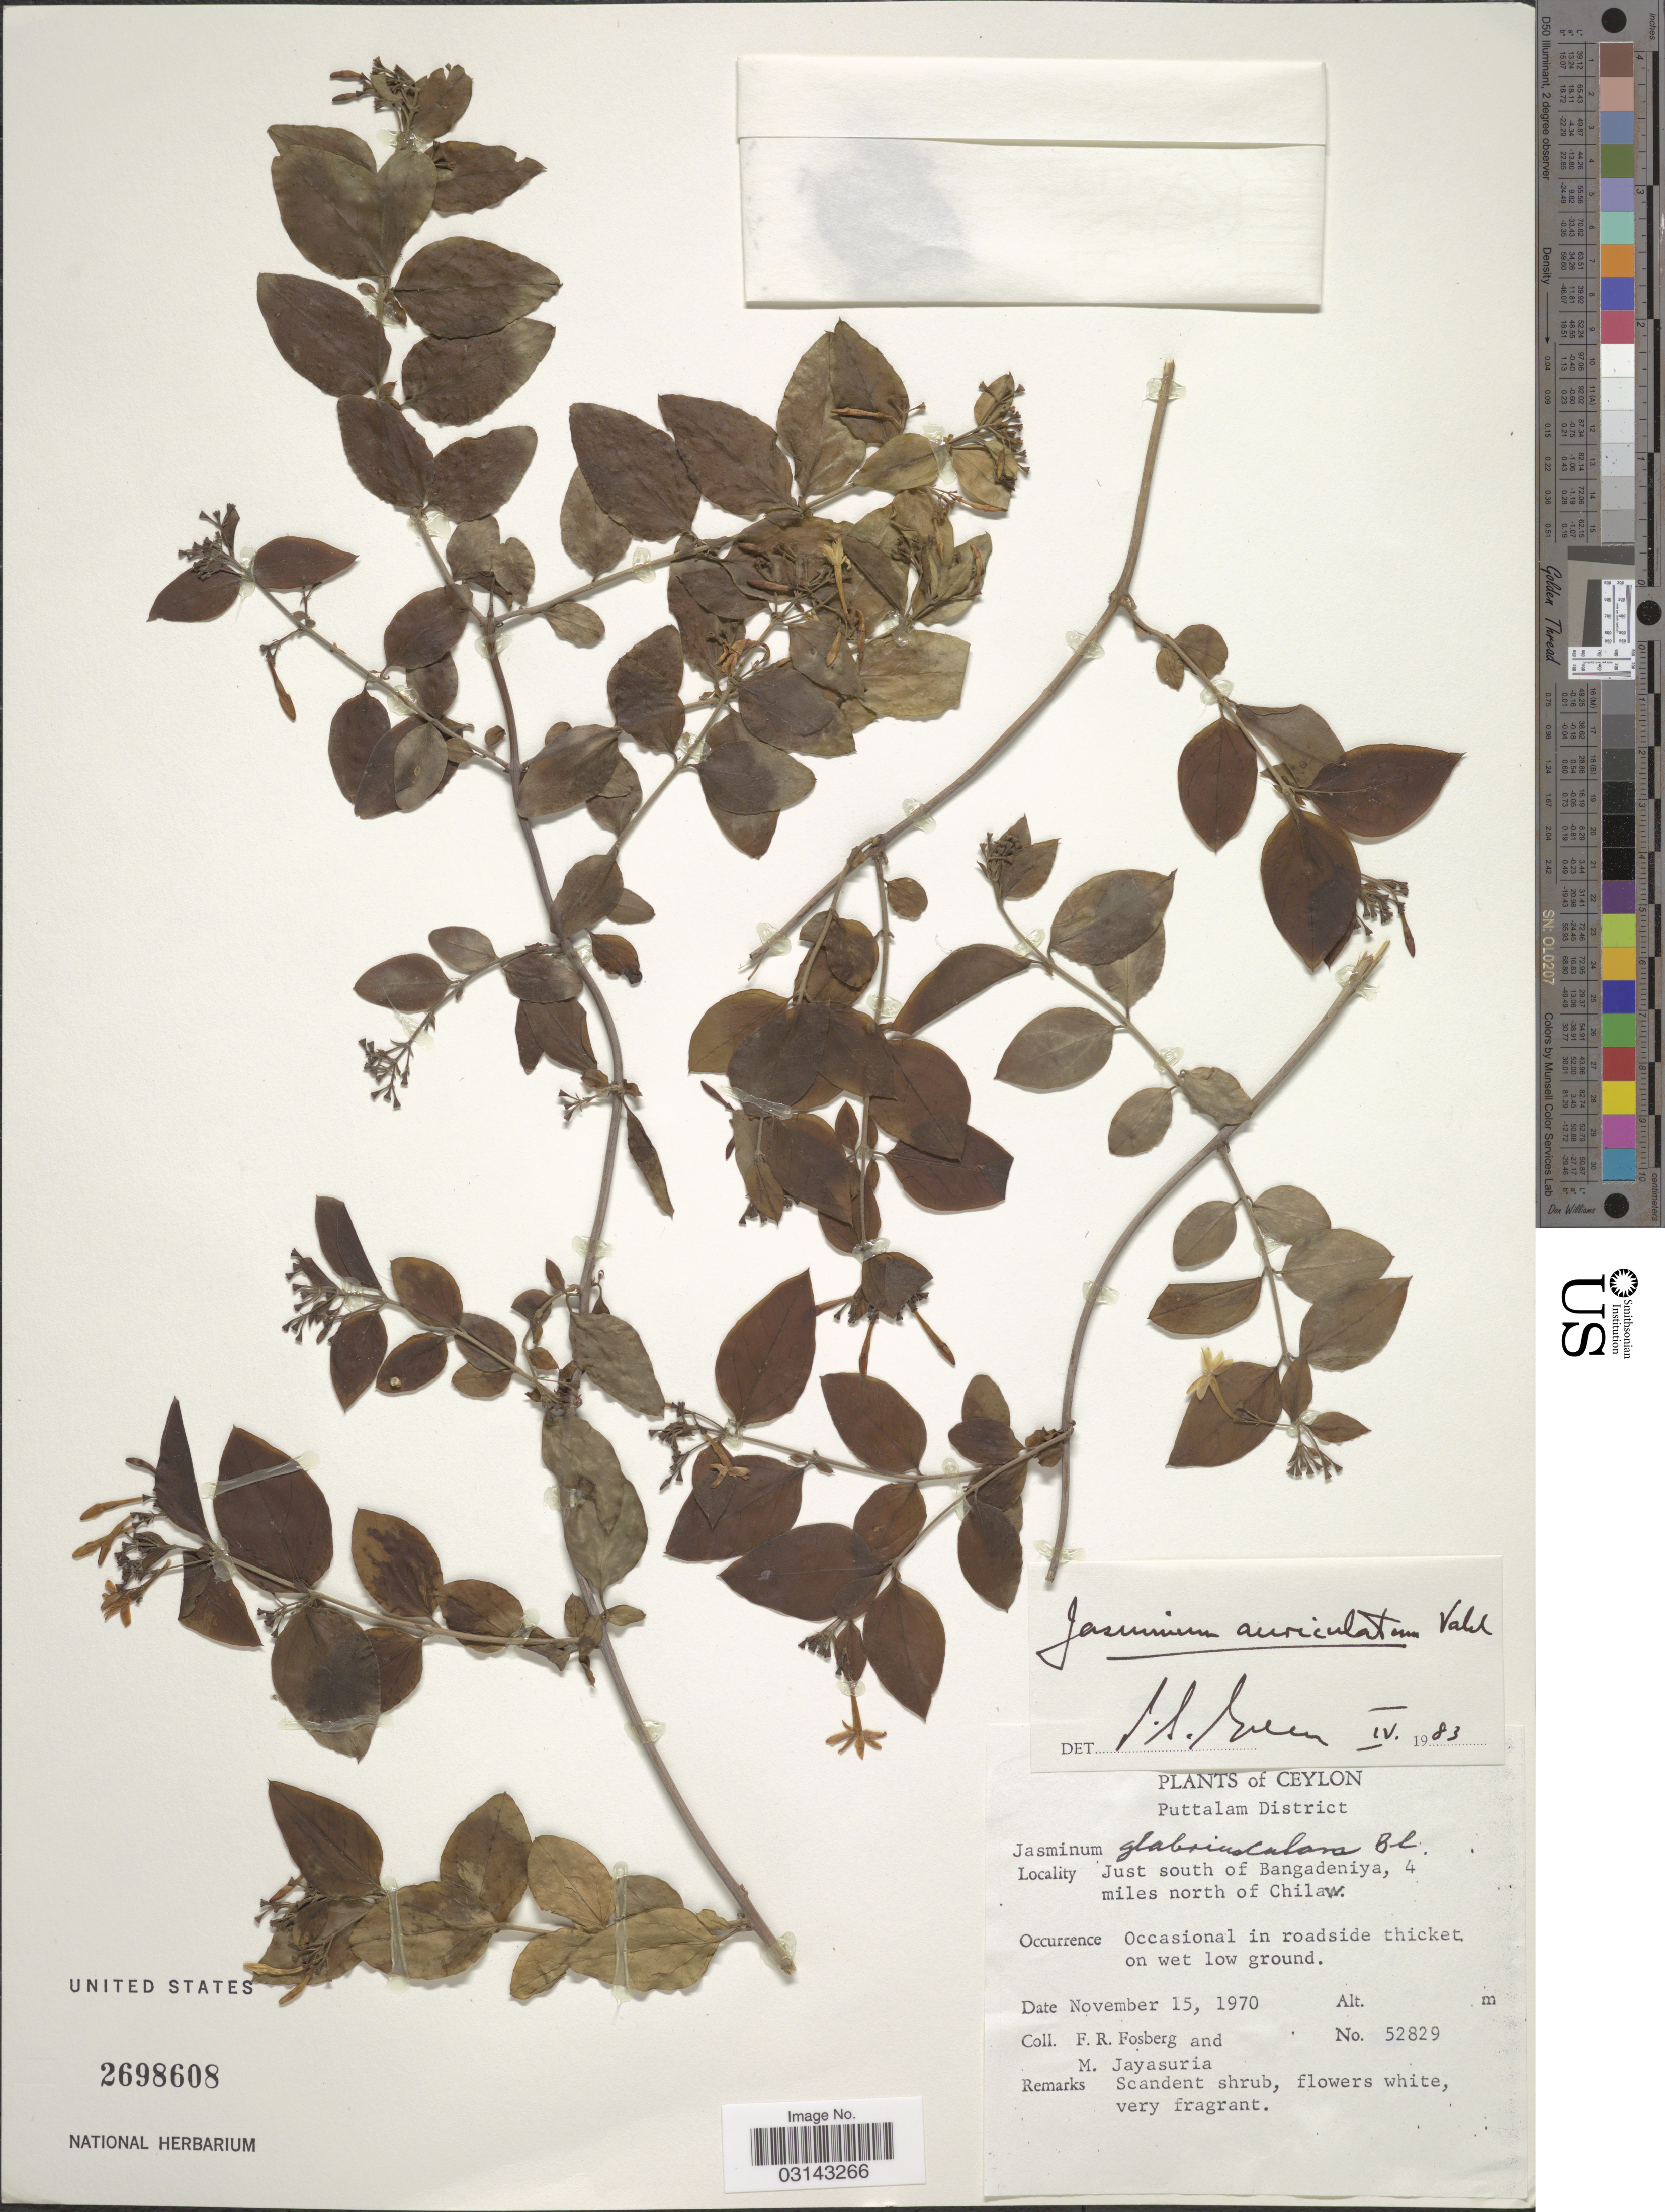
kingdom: Plantae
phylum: Tracheophyta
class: Magnoliopsida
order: Lamiales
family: Oleaceae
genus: Jasminum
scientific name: Jasminum auriculatum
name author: Vahl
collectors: F. R. Fosberg & M. Jayasuriya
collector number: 52829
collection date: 1970-11-15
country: Sri Lanka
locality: Ceylon. Puttalam District. Just south of Bangadeniya, 4 miles north of Chilaw.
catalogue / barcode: US 2698608